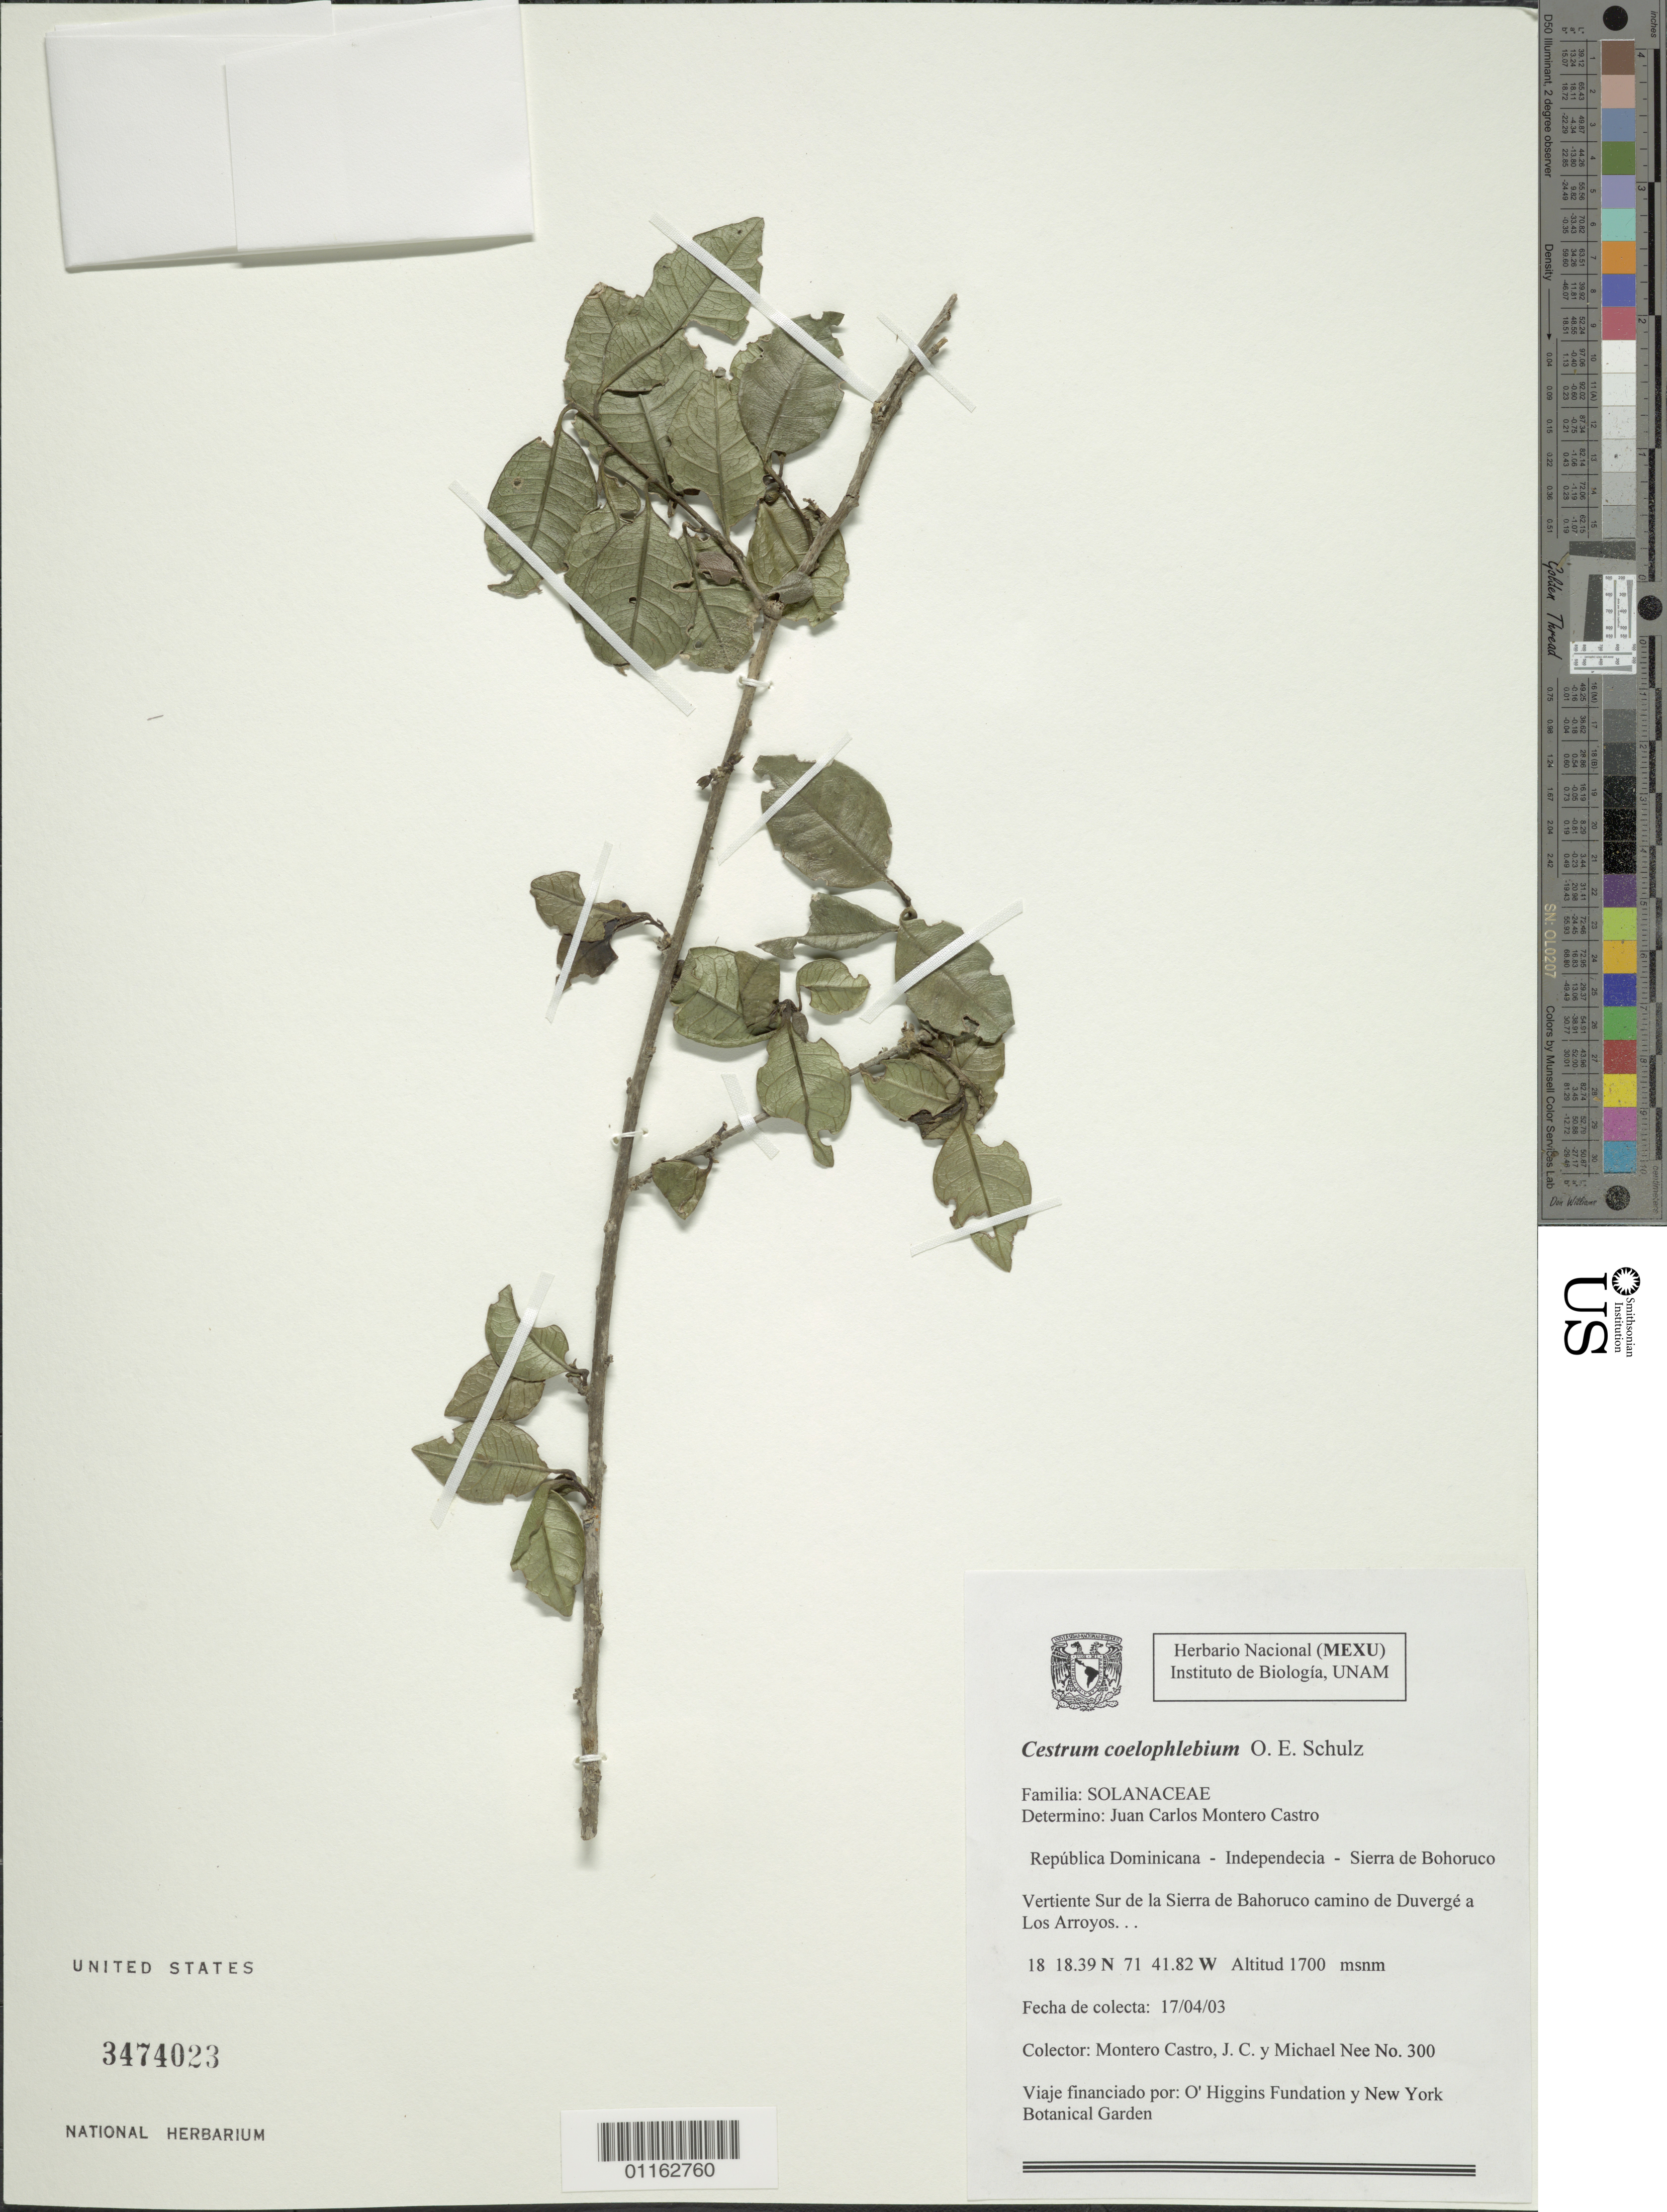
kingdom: Plantae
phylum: Tracheophyta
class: Magnoliopsida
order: Solanales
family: Solanaceae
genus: Cestrum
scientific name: Cestrum coelophlebium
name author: O.E. Schulz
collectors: J. Montero-Castro & M. Nee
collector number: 300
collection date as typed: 17 Apr 2003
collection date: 2003-04-17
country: Dominican Republic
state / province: Independencia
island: Hispaniola I.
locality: Vertiene Sur de la Sierra de Bohoruco camino de Duverge a Los Arroyos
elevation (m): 1700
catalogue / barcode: US 3474023